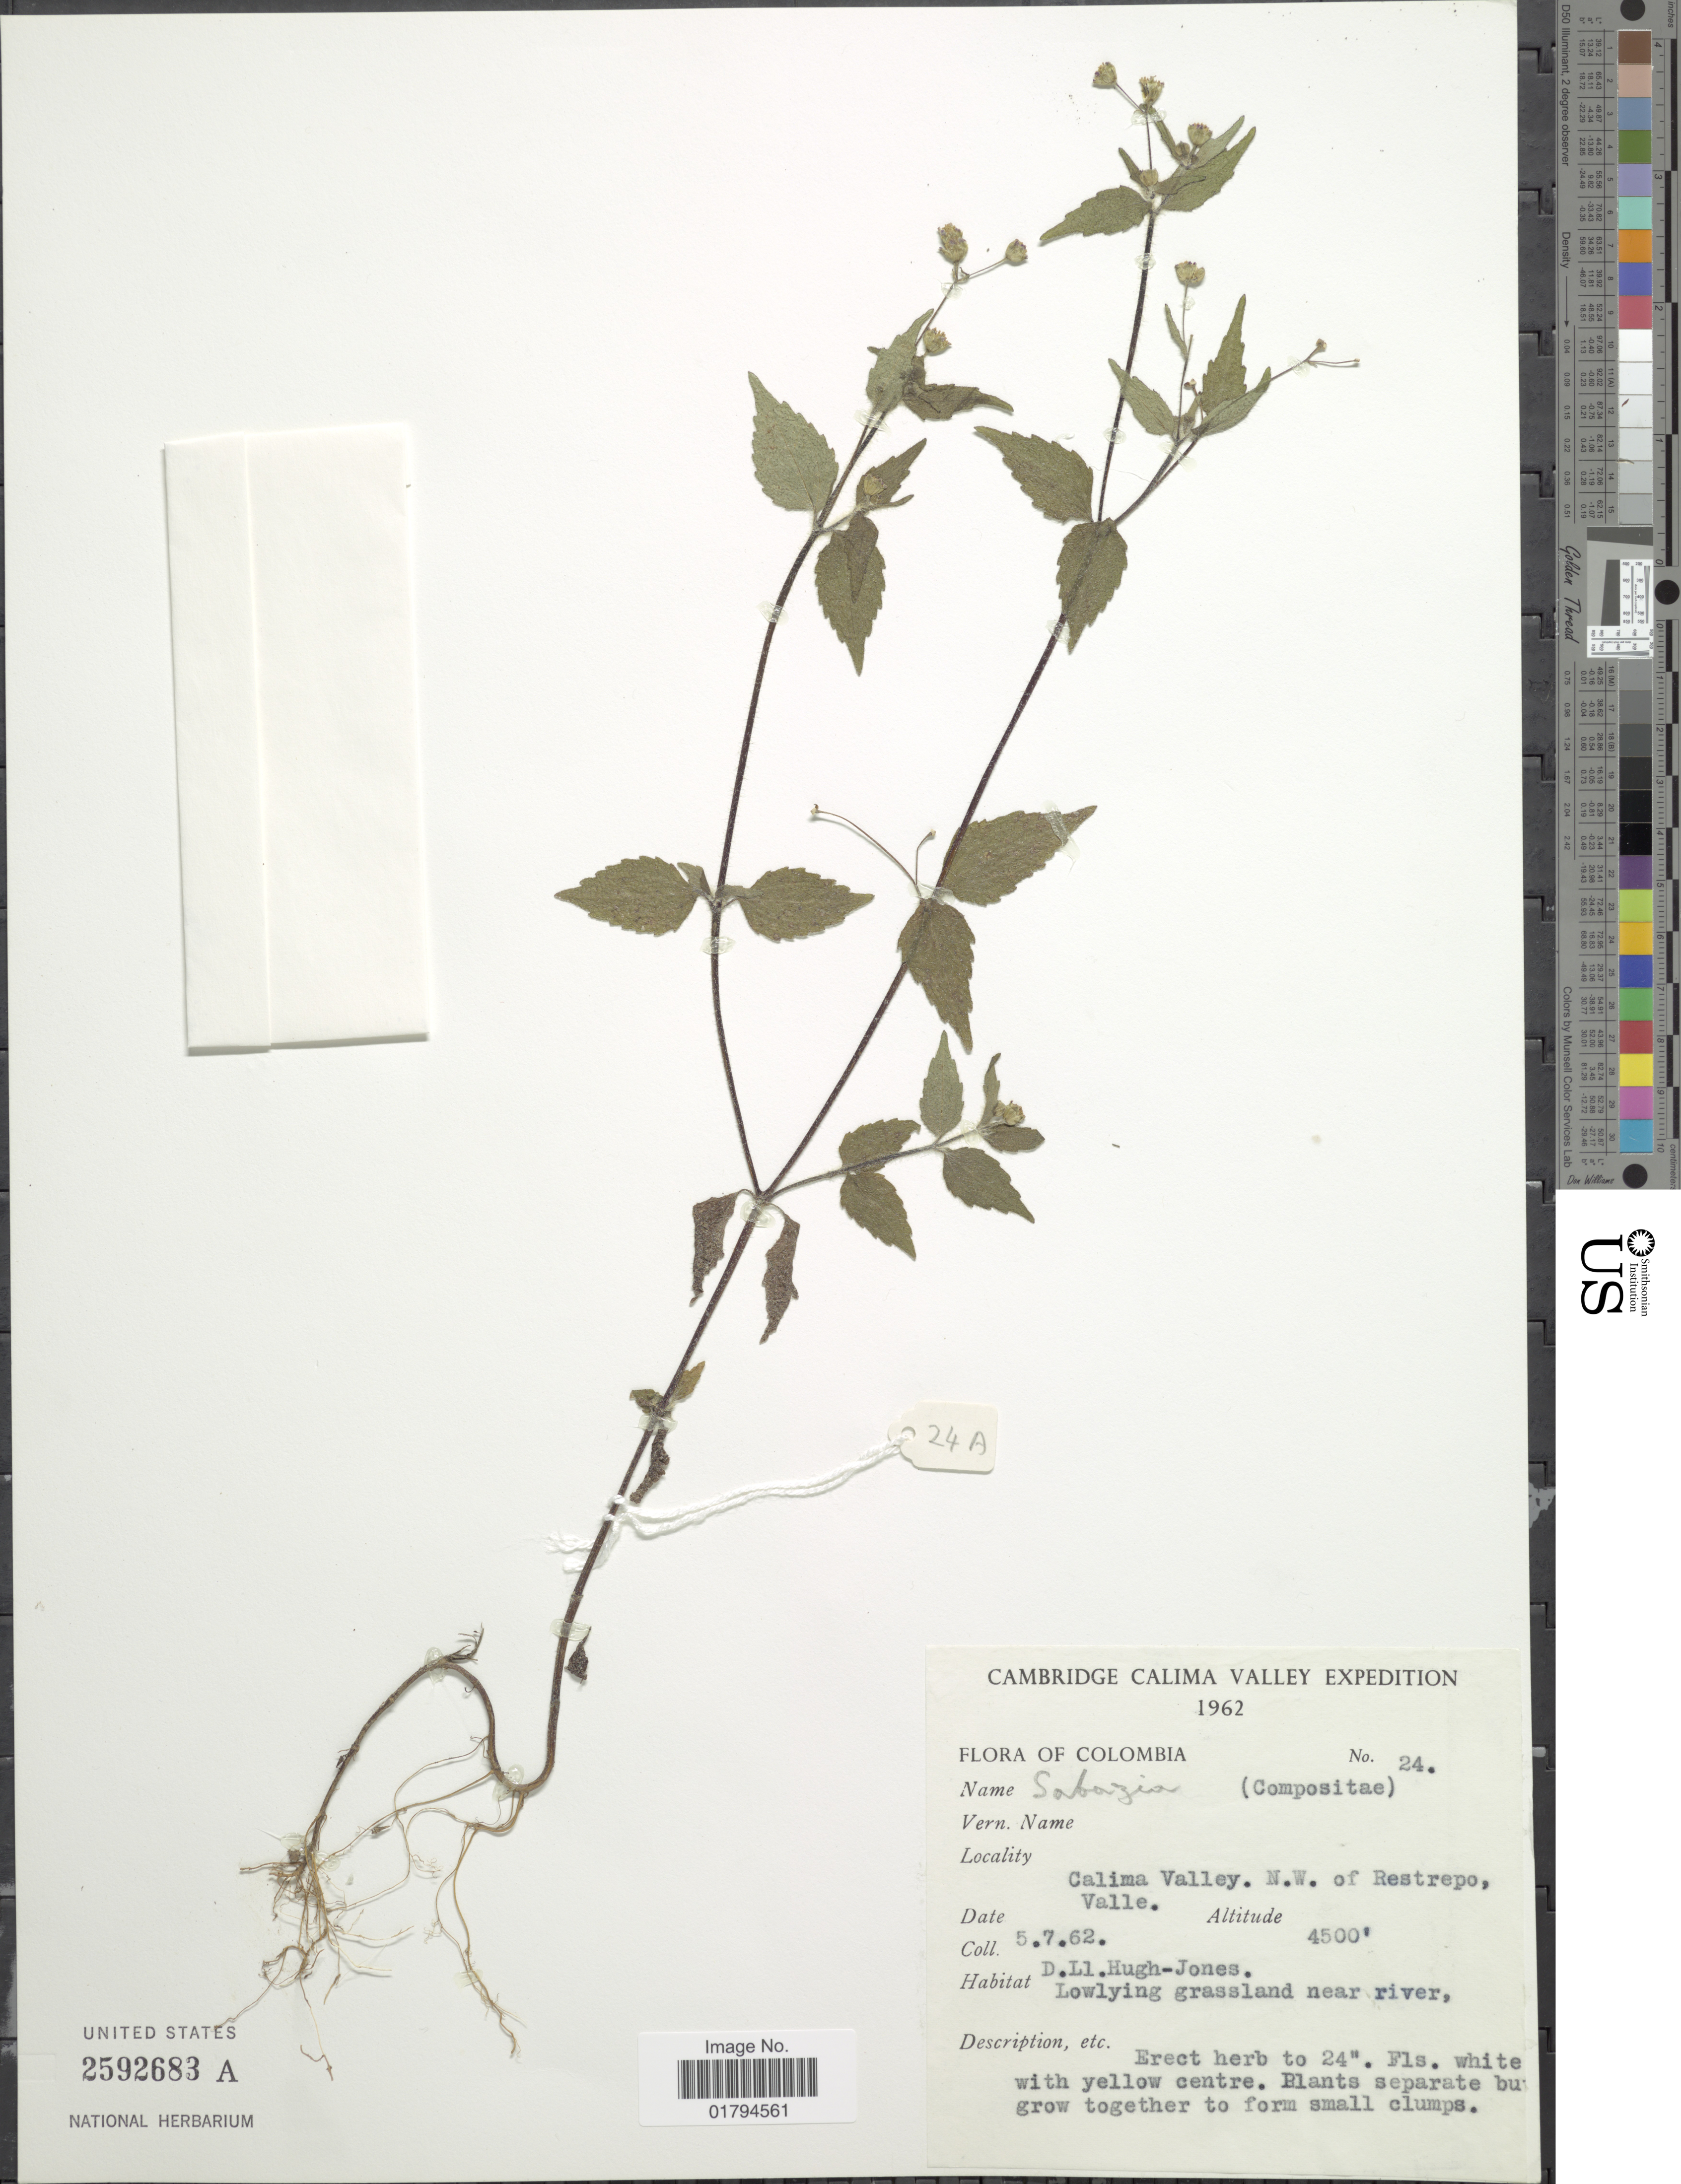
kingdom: Plantae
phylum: Tracheophyta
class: Magnoliopsida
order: Asterales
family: Asteraceae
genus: Galinsoga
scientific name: Galinsoga quadriradiata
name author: Ruiz & Pav.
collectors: D. Hugh-Jones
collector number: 24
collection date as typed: Transcribed d/m/y: 5/7/62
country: Colombia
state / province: Valle del Cauca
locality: Cambridge Calima Valley. N.W. of Restrepo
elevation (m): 1372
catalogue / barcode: US 2592683A